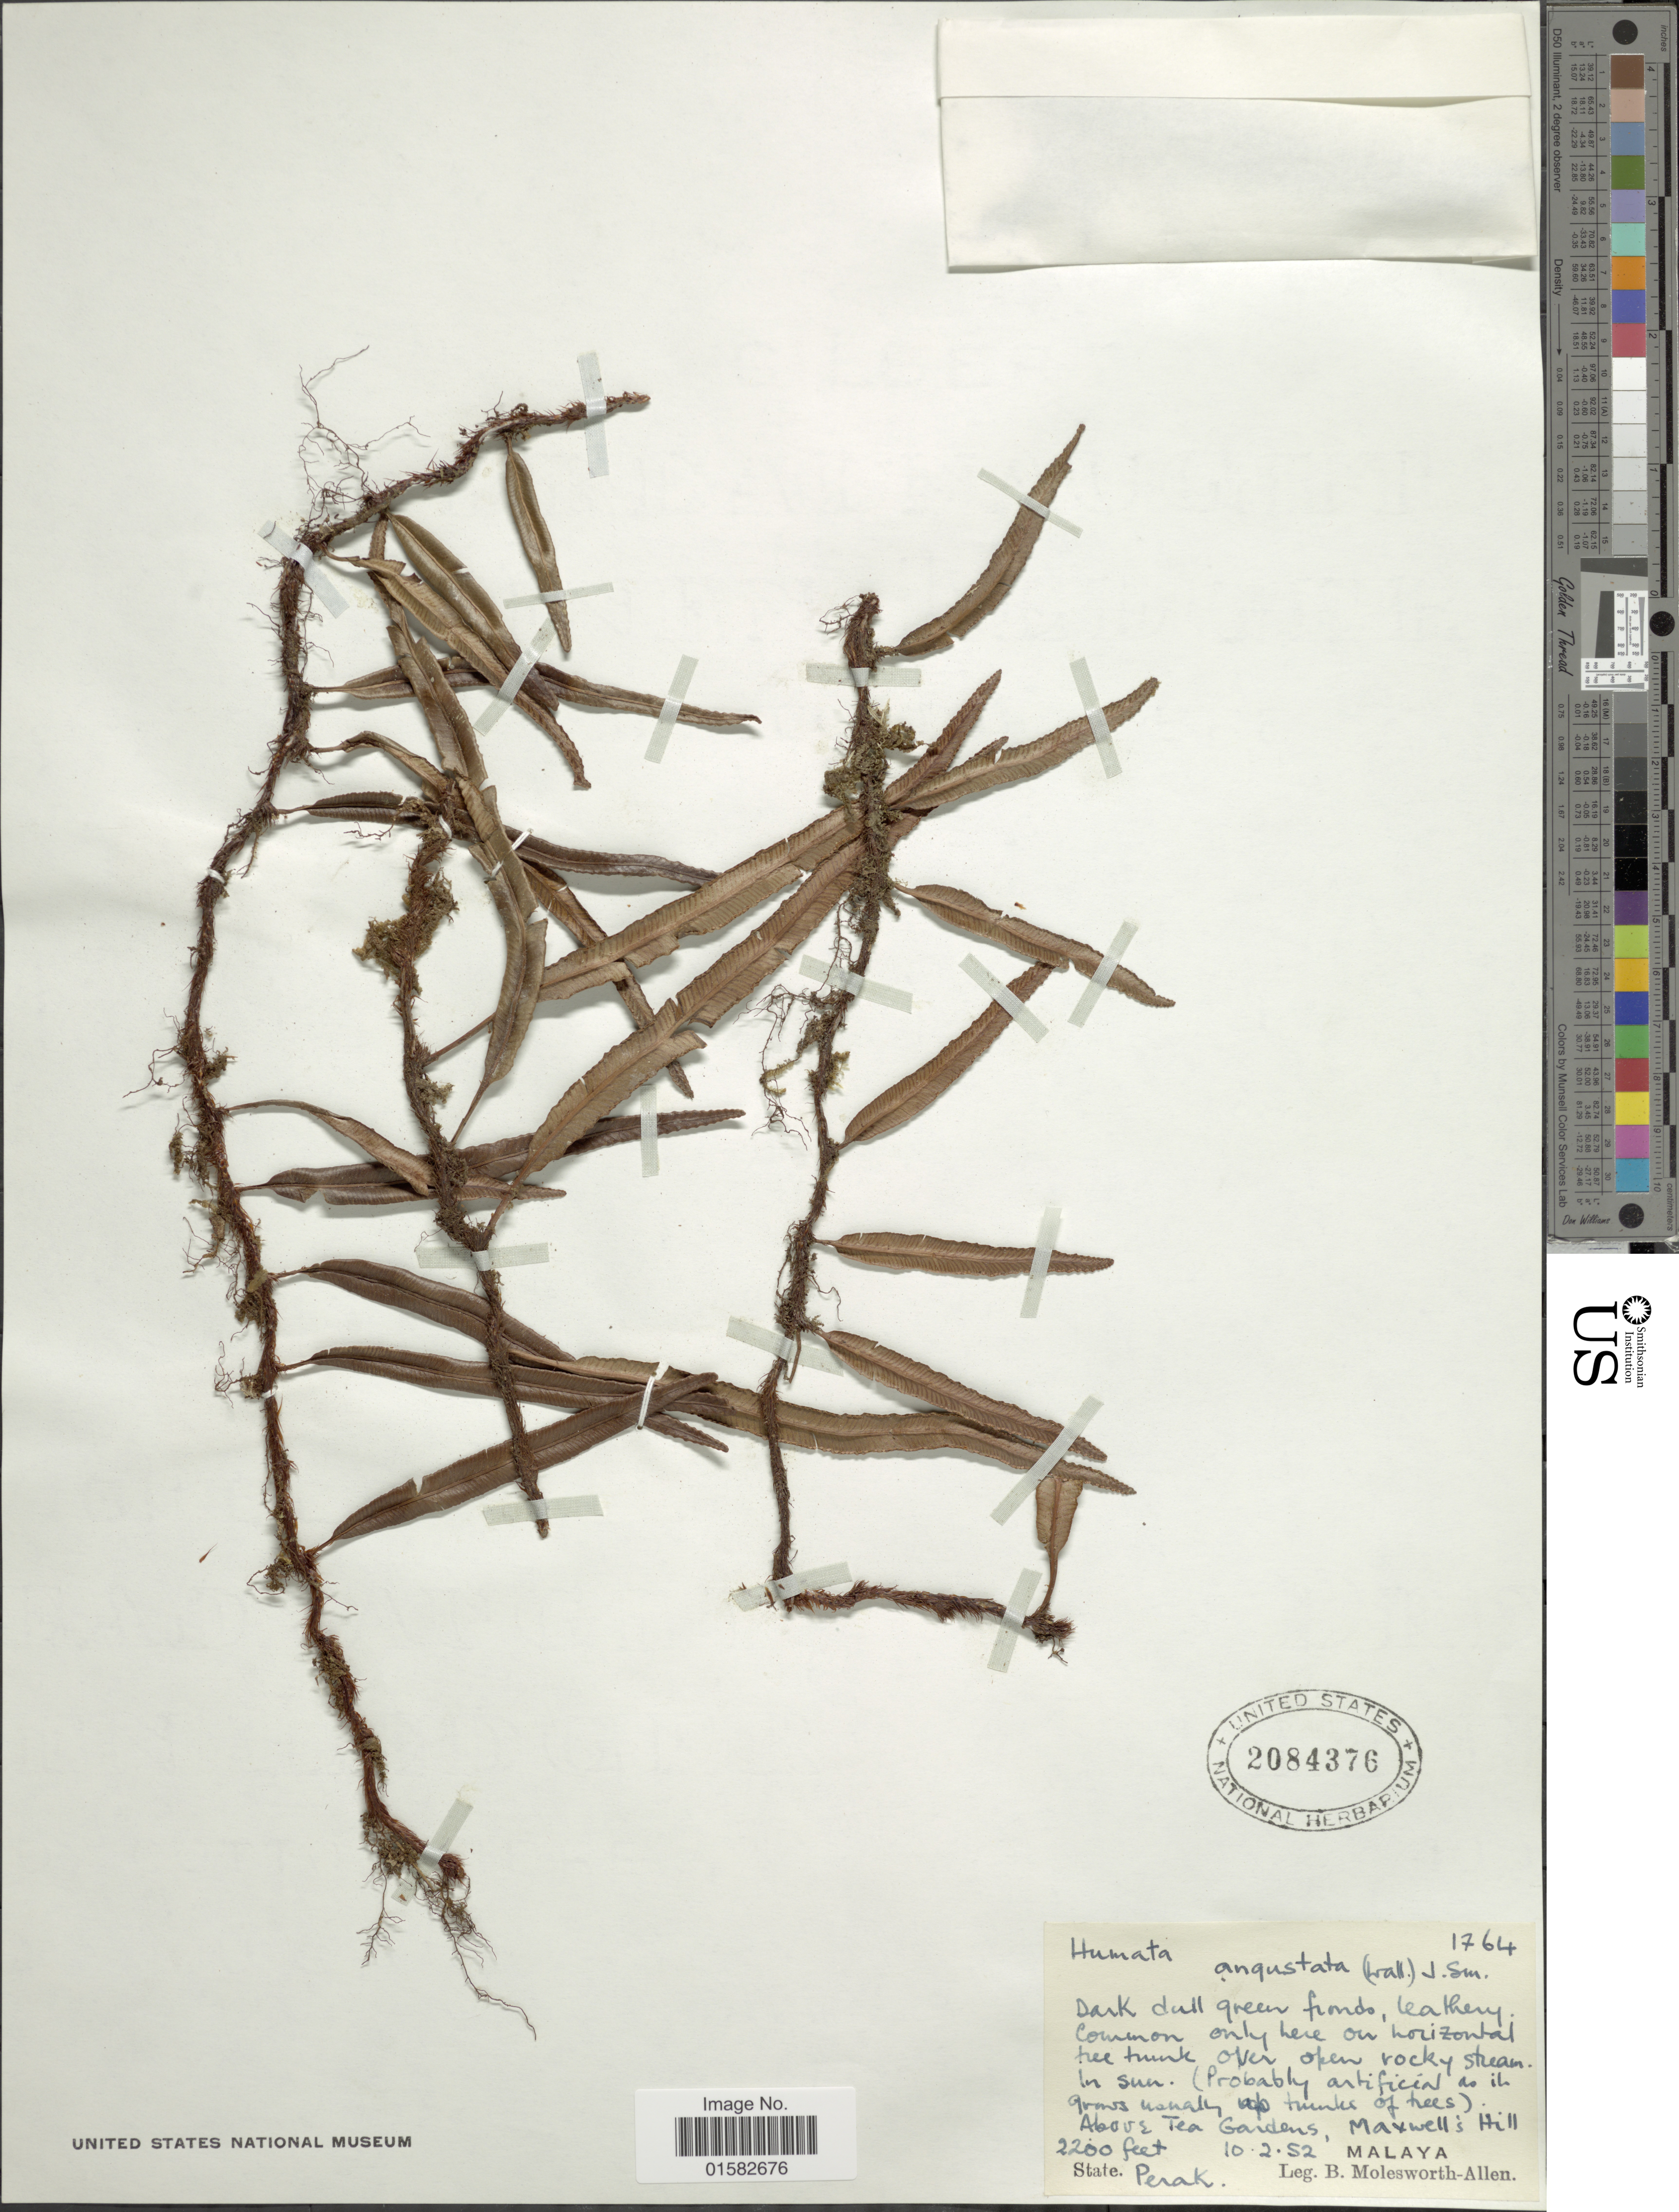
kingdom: Plantae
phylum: Tracheophyta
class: Polypodiopsida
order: Polypodiales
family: Davalliaceae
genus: Davallia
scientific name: Davallia angustata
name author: Wall.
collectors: B. E. G. Molesworth-Allen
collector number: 1764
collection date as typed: Transcribed d/m/y: 10/2/52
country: Malaysia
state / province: Perak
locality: Above Tea Gardens Maxwell's Hill, State Perak. Malaya.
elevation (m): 671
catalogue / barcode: US 2084376